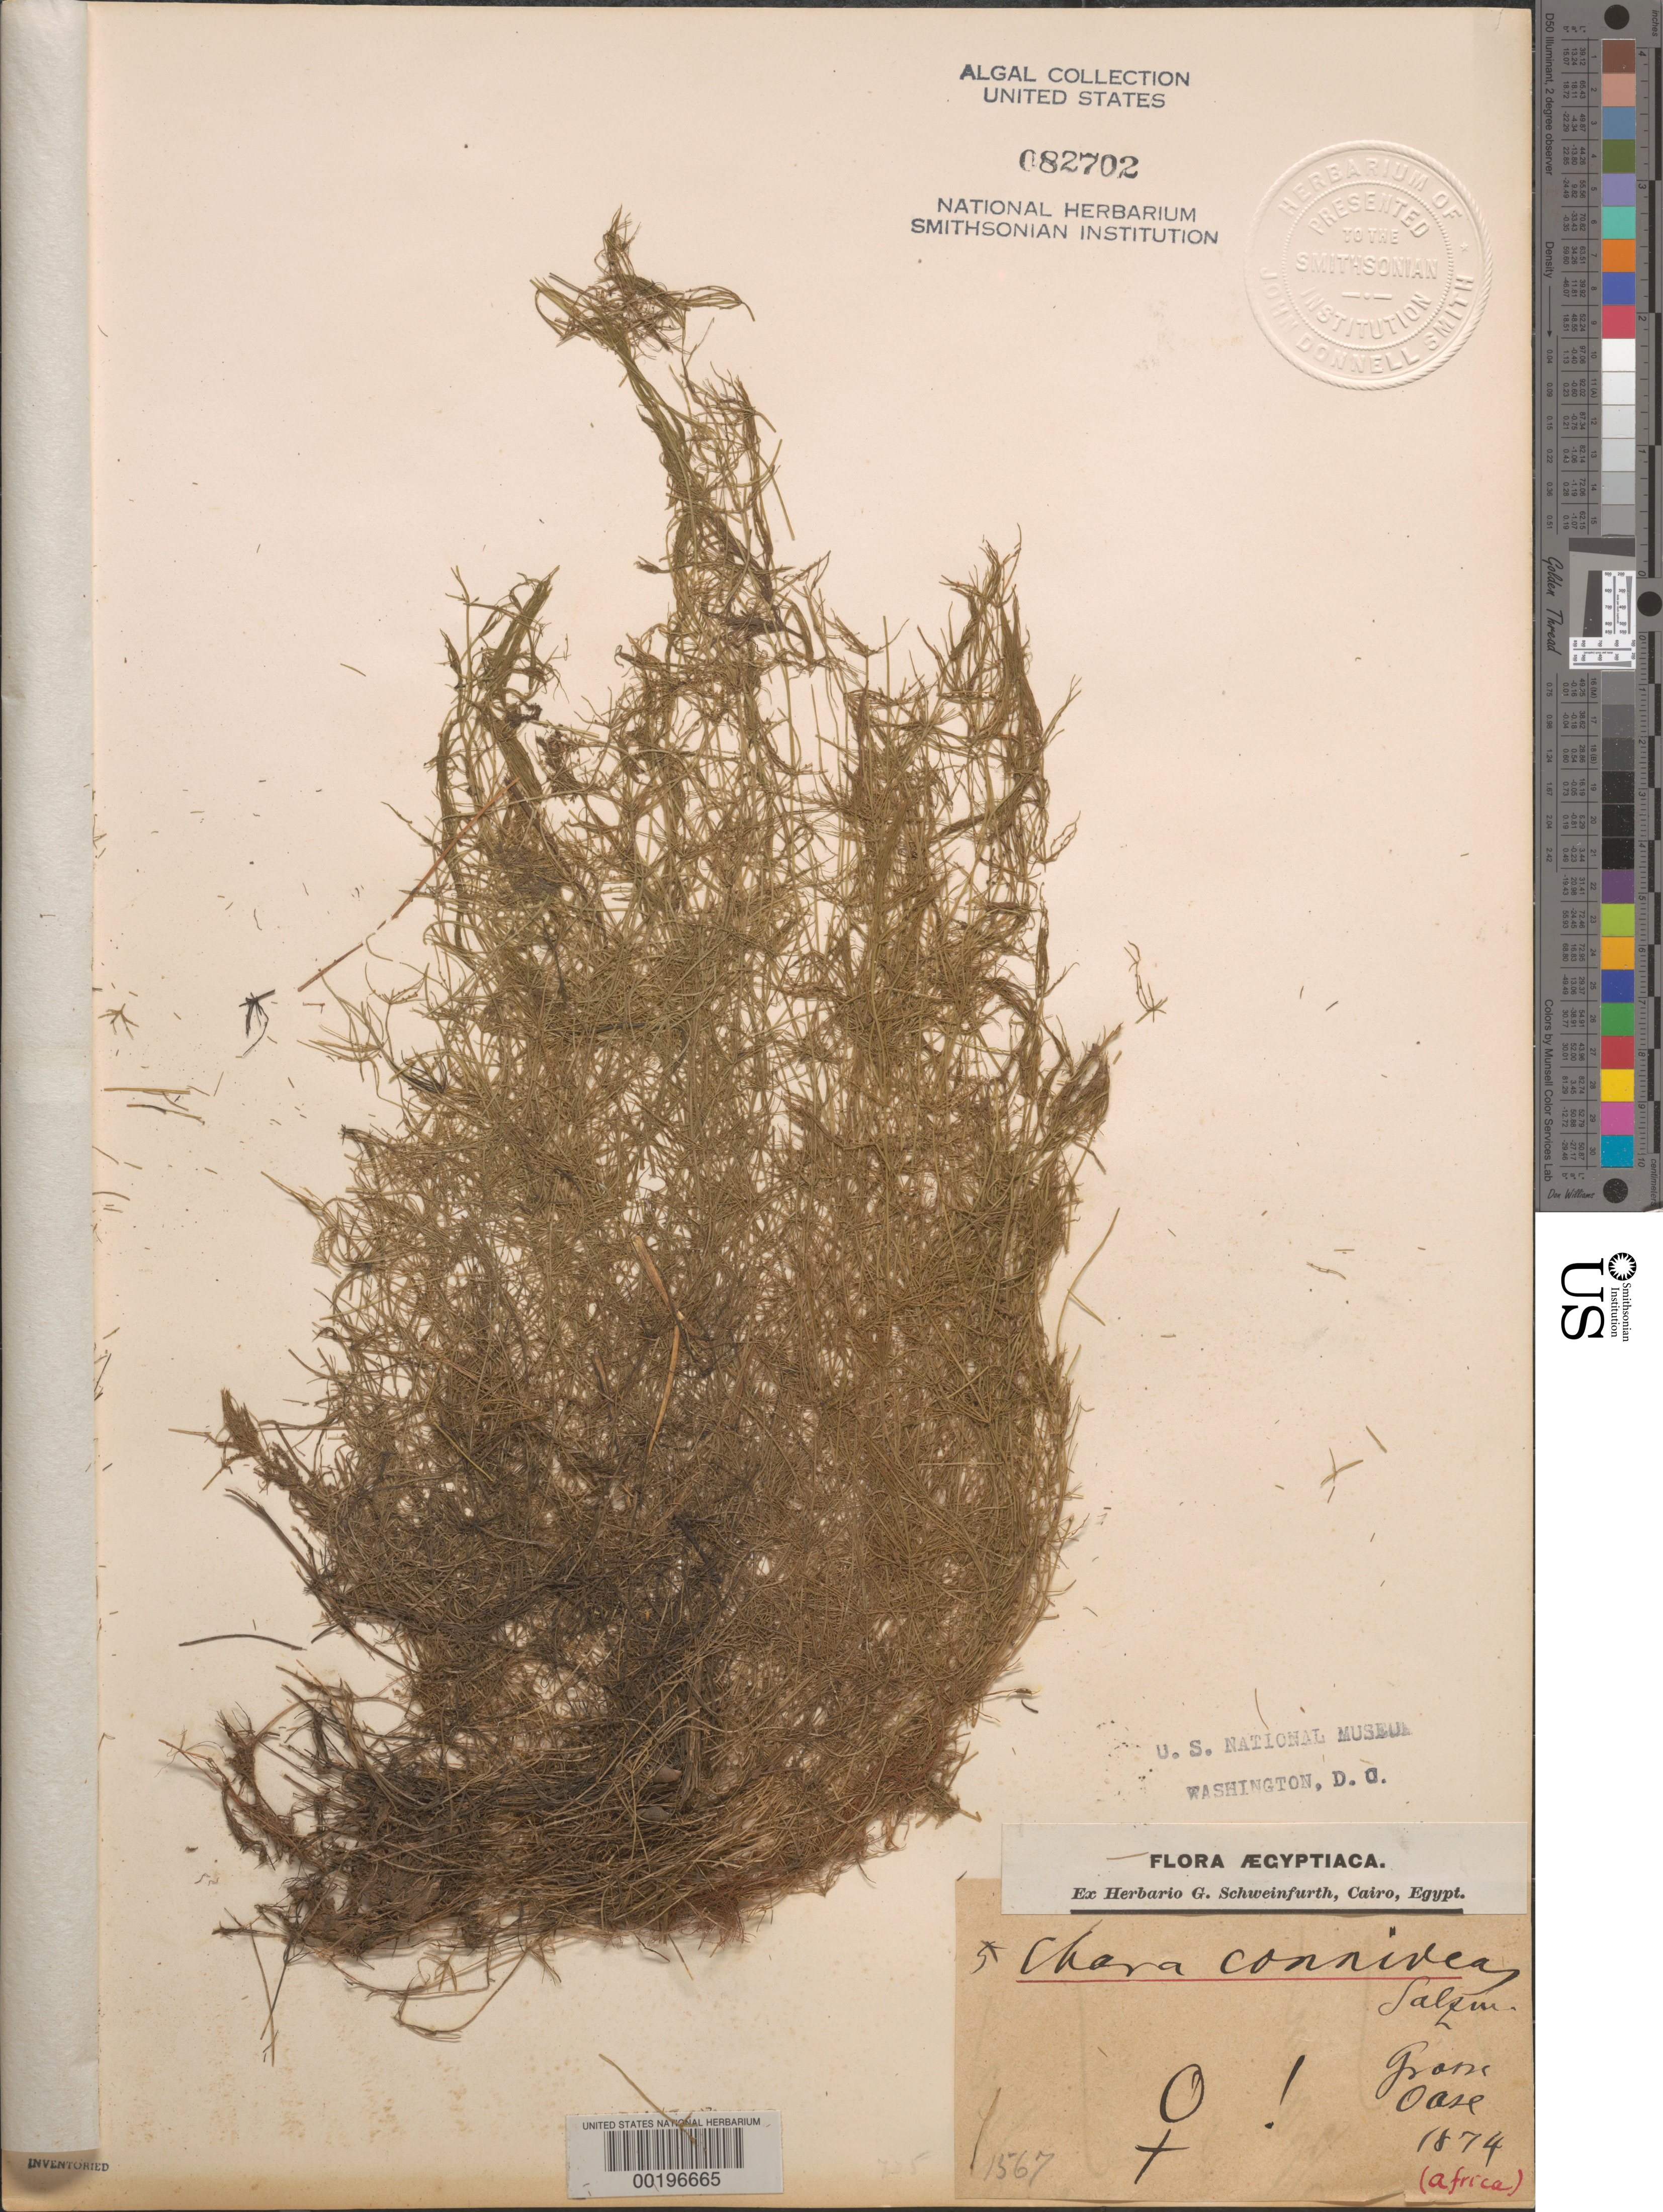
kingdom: Plantae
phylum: Charophyta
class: Charophyceae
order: Charales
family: Characeae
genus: Chara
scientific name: Chara connivens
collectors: G. A. Schweinfurth (herbarium)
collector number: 5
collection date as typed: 1874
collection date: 1874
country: Egypt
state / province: Al Wadi al Jadid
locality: Kharga Oasis (Grosse Oase)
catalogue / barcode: US 82702